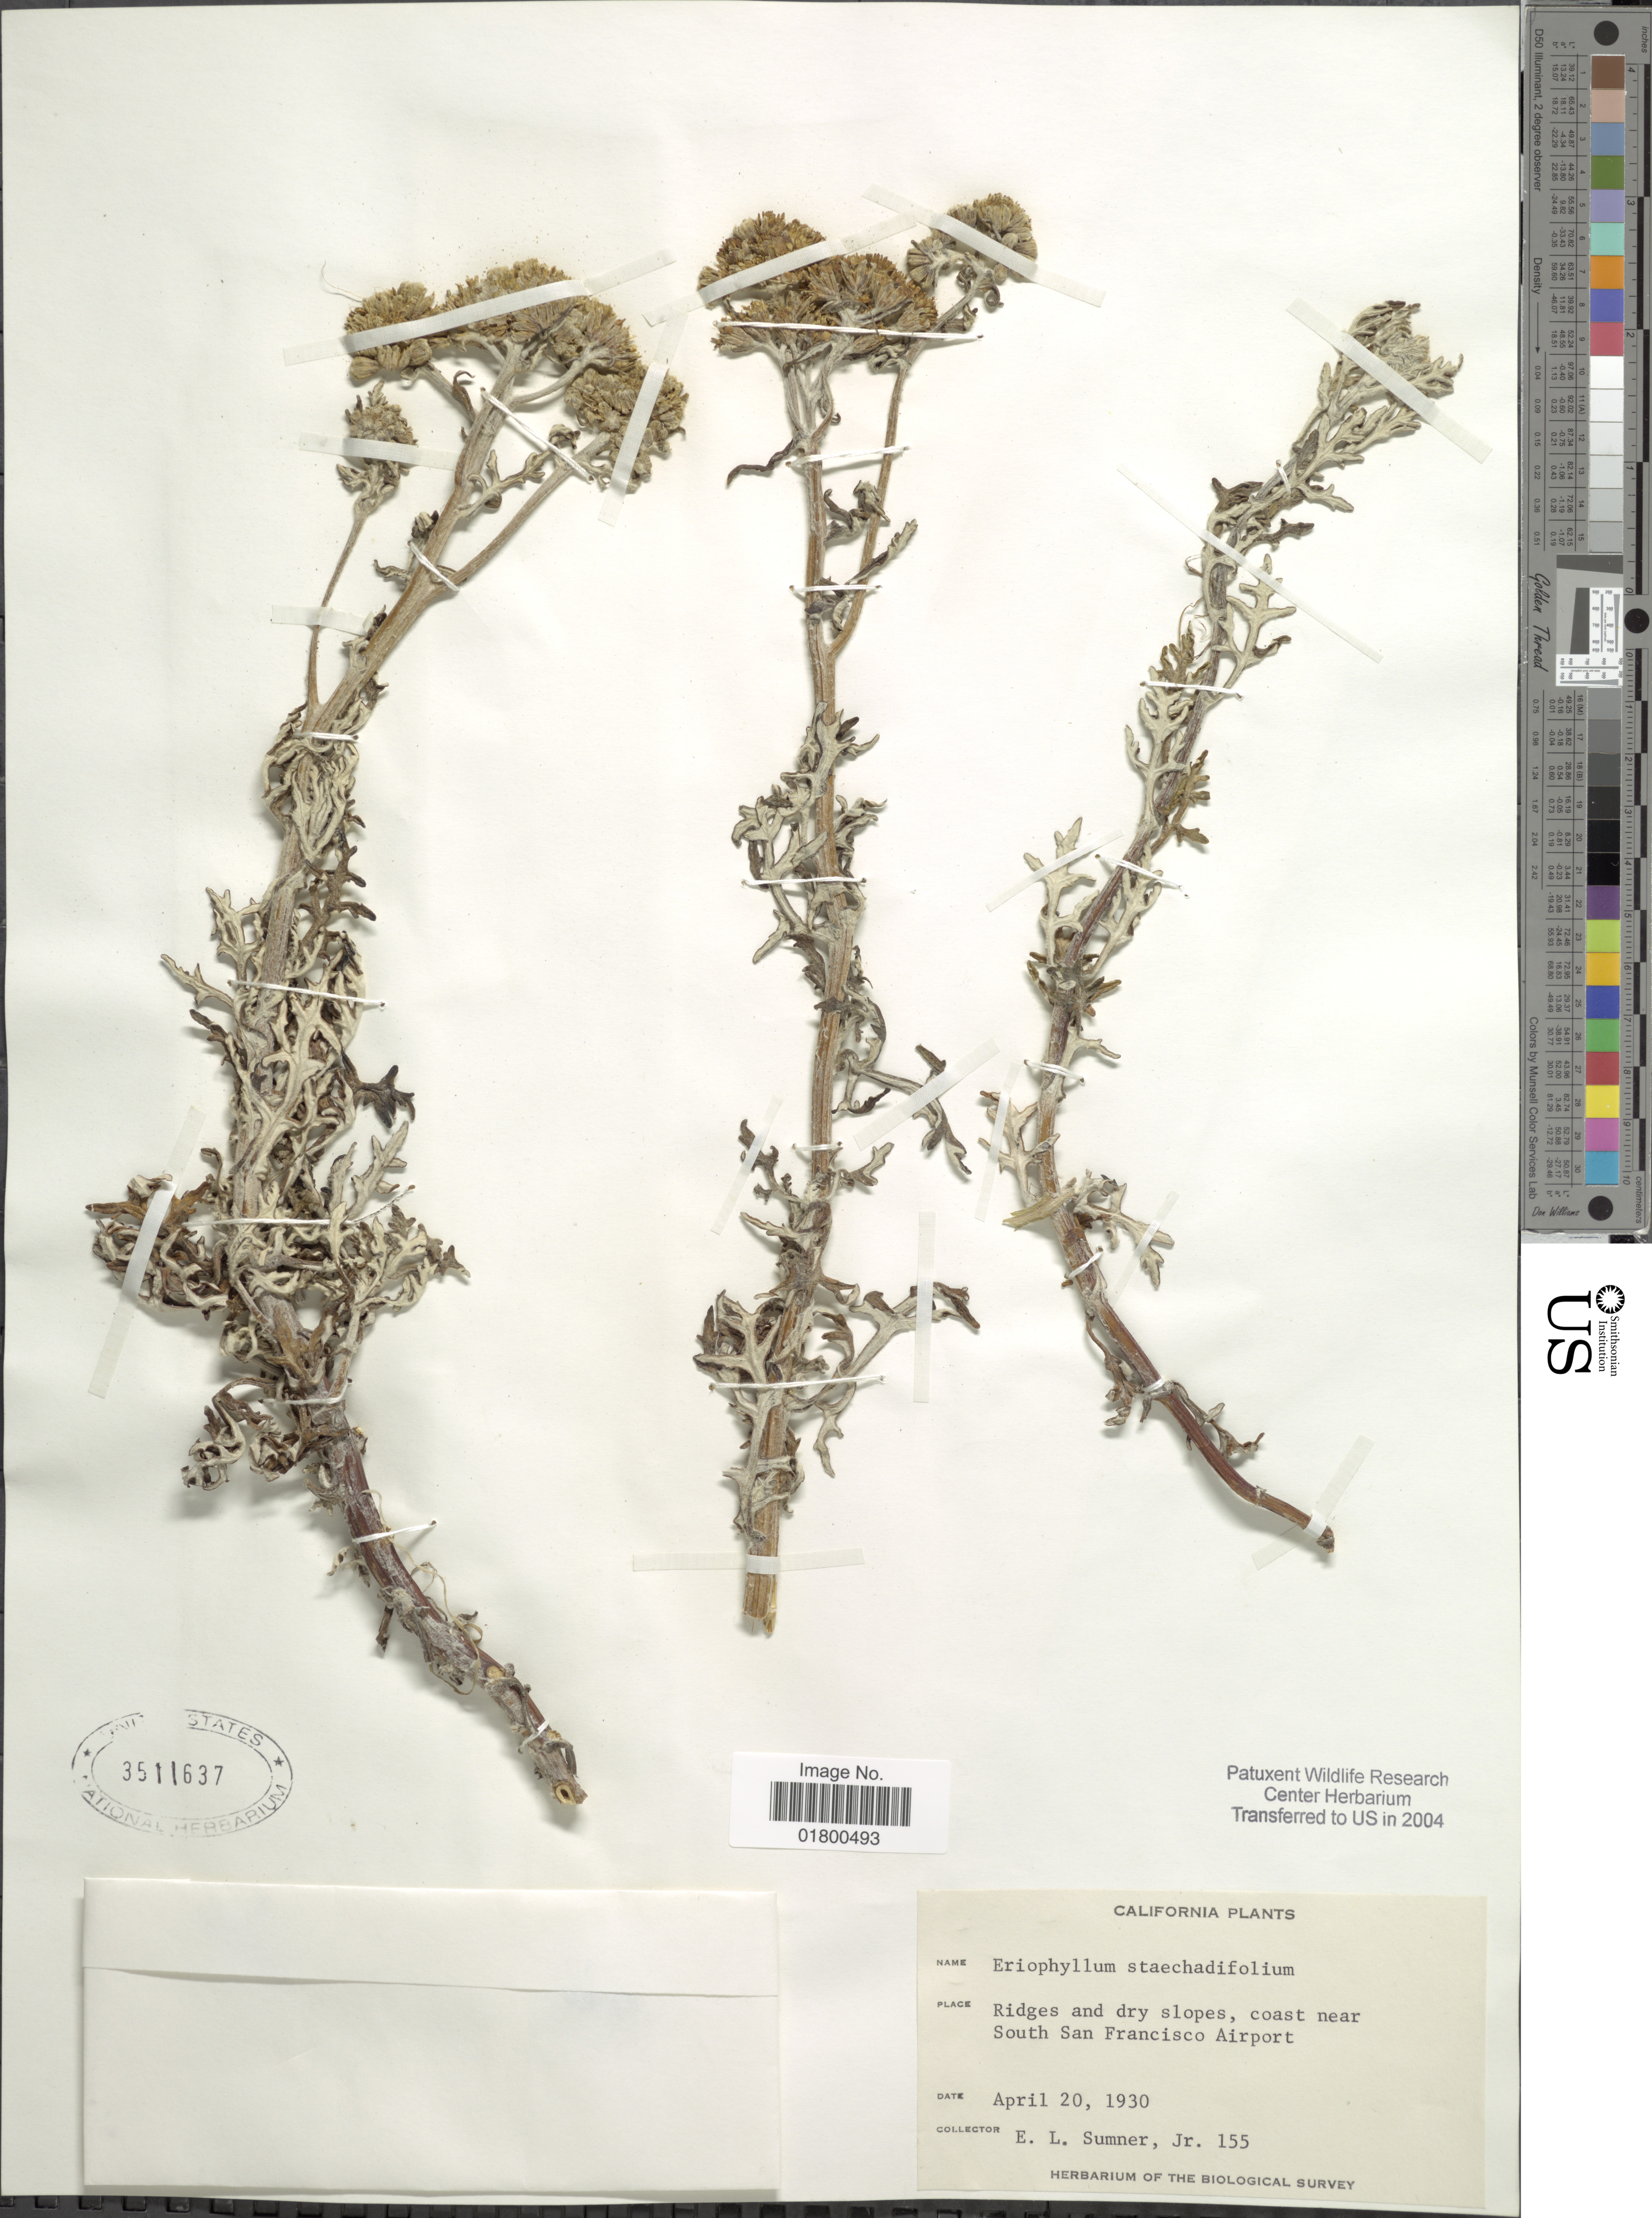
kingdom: Plantae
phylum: Tracheophyta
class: Magnoliopsida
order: Asterales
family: Asteraceae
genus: Eriophyllum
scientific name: Eriophyllum staechadifolium var. artemisiaefolium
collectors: E. Sumner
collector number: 155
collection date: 1930-04-20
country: United States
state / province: California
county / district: San Francisco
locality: Ridges and dry slopes, coast near South San Francisco Airport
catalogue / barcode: US 3511637